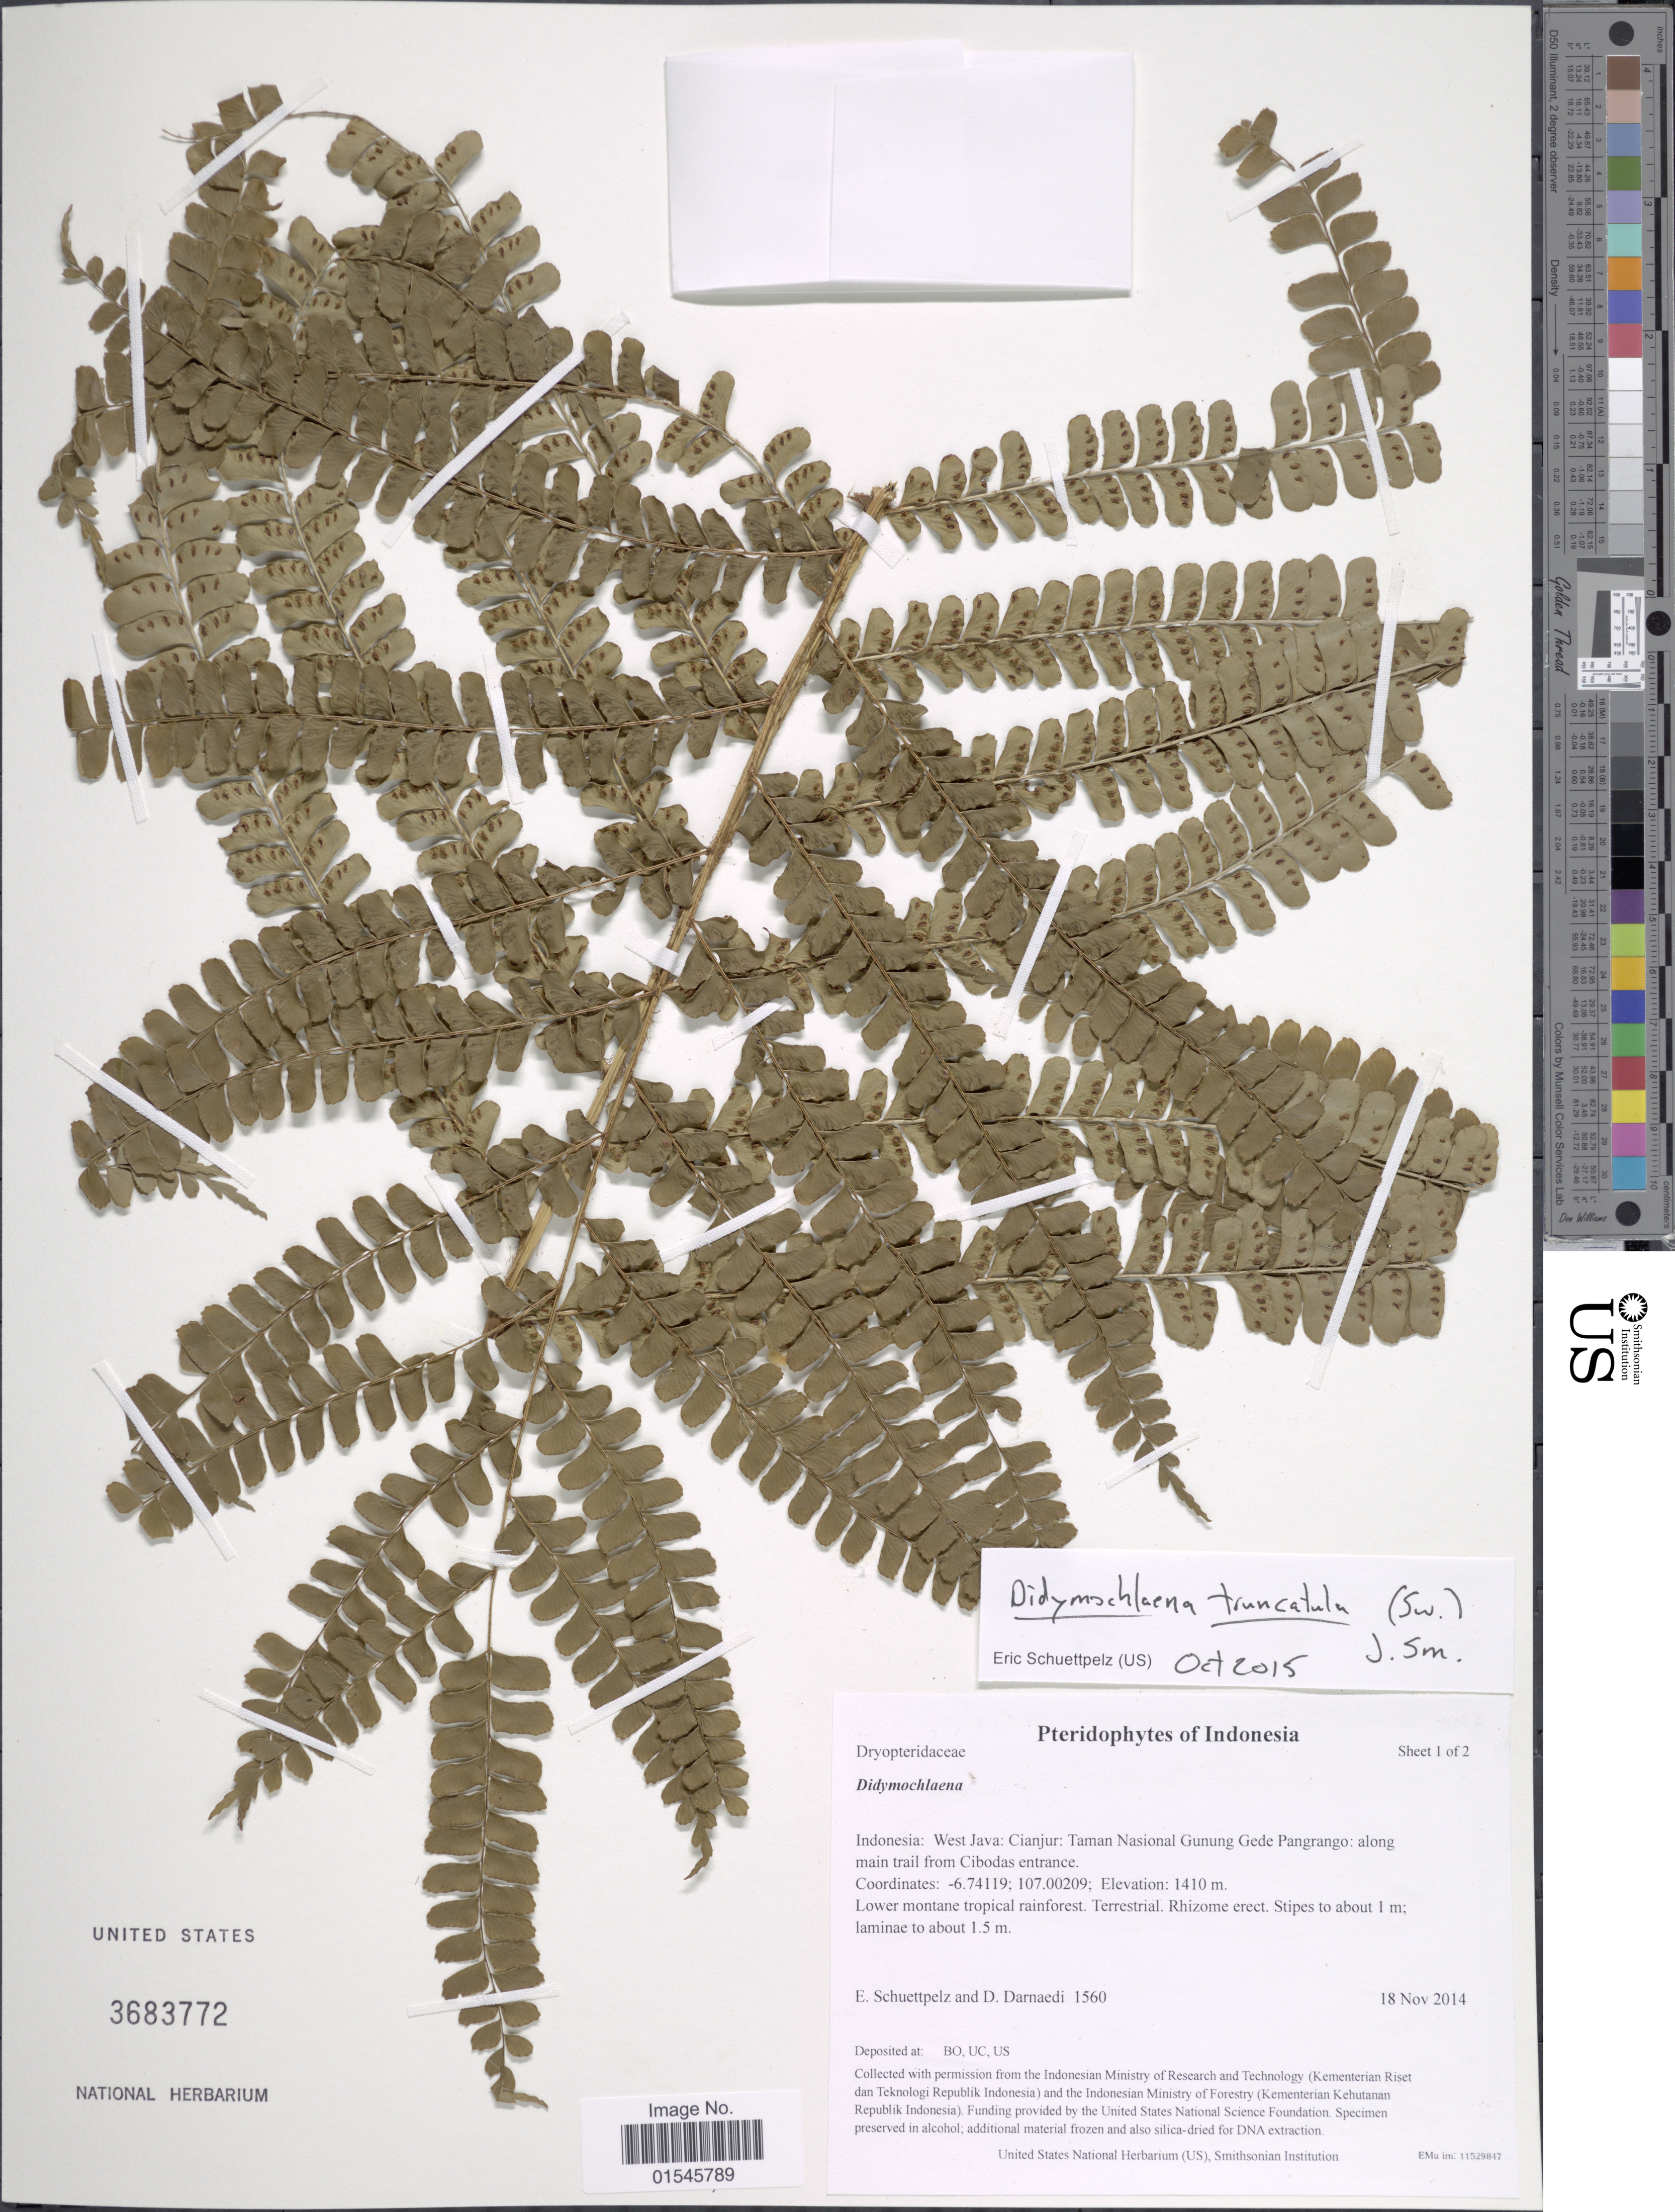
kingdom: Plantae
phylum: Tracheophyta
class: Polypodiopsida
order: Polypodiales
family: Didymochlaenaceae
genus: Didymochlaena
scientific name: Didymochlaena truncatula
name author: (Sw.) J. Sm.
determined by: Schuettpelz, E., (US), Smithsonian Institution - National Museum of Natural History (UNITED STATES)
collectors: E. Schuettpelz & D. Darnaedi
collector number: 1560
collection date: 2014-11-18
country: Indonesia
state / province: Java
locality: West Java: Cianjur: Taman Nasional Gunung Gede Pangrango: along main trail from Cibodas entrance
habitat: Lower montane tropical rainforest.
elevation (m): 1410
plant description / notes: Collected with permission from the Indonesian Ministry of Research and Technology (Kementerian Riset dan Teknologi Republik Indonesia) and the Indonesian Ministry of Forestry (Kementerian Kehutanan Republik Indonesia).; Funding provided by the United States National Science Foundation.; Specimen preserved in alcohol; additional material frozen and also silica-dried for DNA extraction.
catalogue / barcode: US 3683772